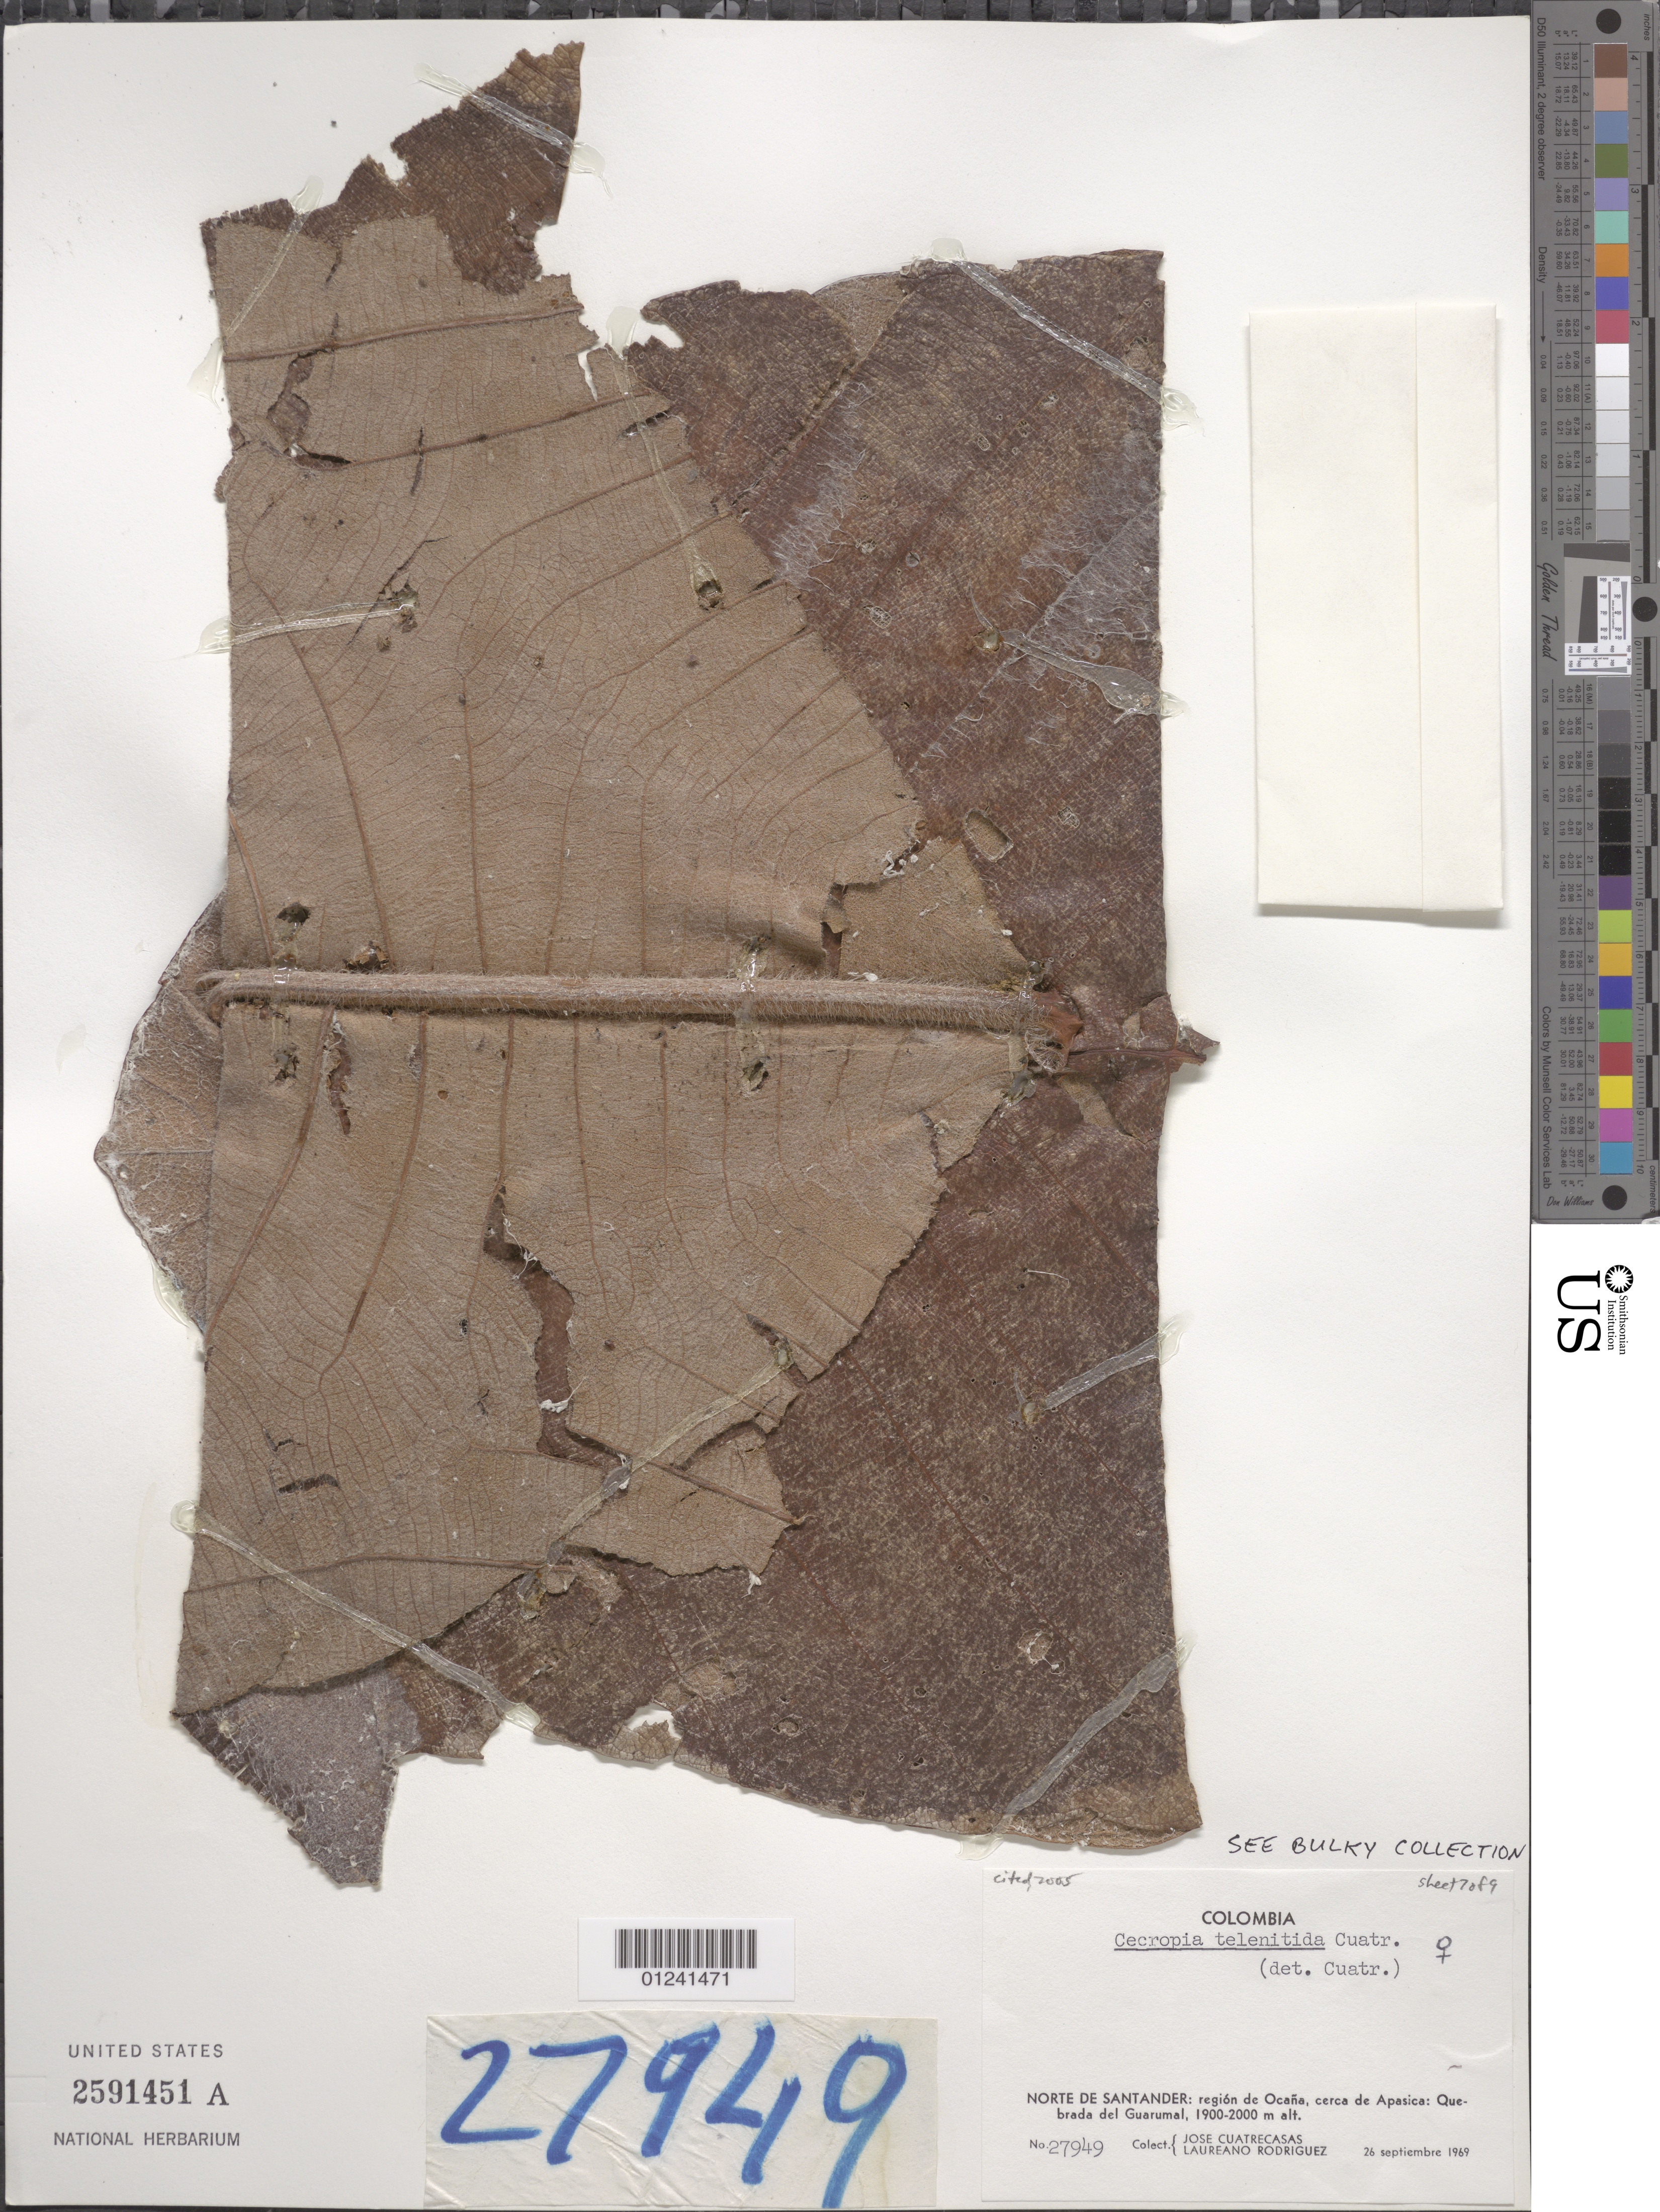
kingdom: Plantae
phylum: Tracheophyta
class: Magnoliopsida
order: Rosales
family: Urticaceae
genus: Cecropia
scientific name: Cecropia telenitida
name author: Cuatrec.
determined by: Cuatrecasas, J.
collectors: J. Cuatrecasas & L. Rodriguez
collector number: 27949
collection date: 1969-09-26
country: Colombia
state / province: Norte de Santander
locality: Región de Ocaña, Cercanías de Apasica; quebrada del Guarumal.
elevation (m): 1900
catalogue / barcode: US 2591451